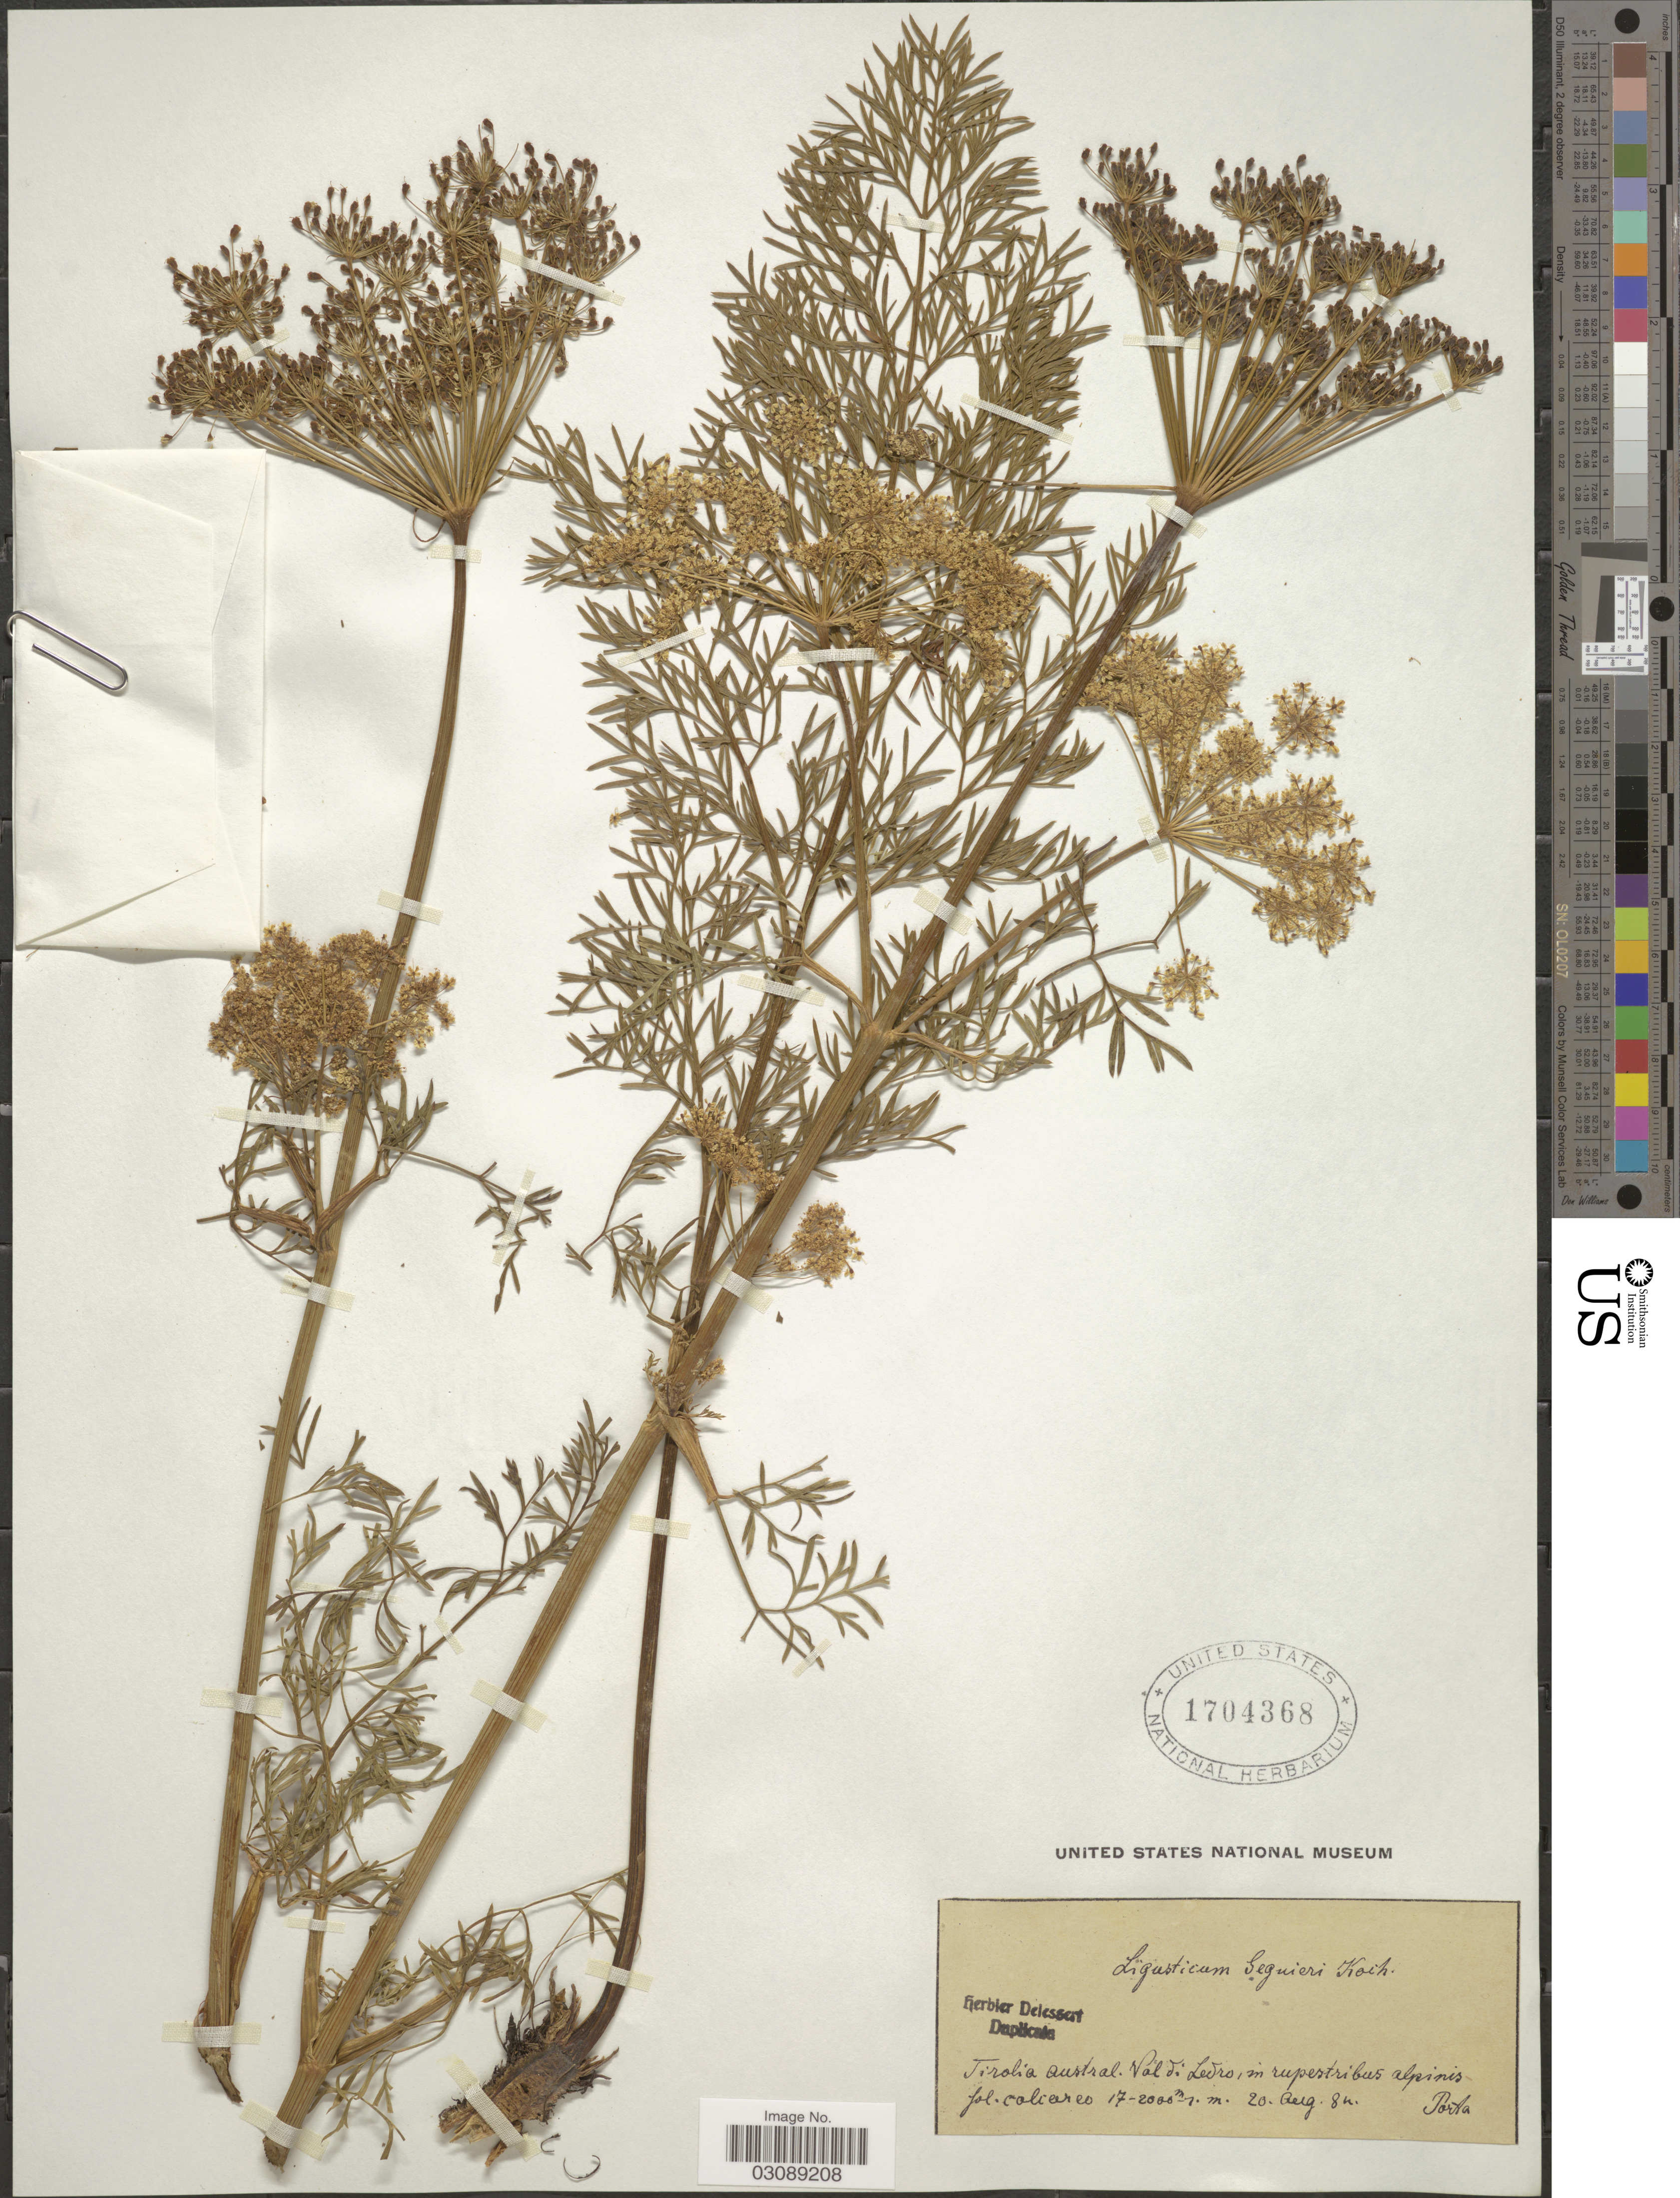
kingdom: Plantae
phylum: Tracheophyta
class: Magnoliopsida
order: Apiales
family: Apiaceae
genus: Ligusticum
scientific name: Ligusticum seguieri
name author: W.D.J. Koch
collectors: -- Porta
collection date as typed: Transcribed d/m/y: 20/8/84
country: Italy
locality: Tirolia austral. Valdi Ledro, in rupertribus alpinis.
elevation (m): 1700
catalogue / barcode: US 1704368